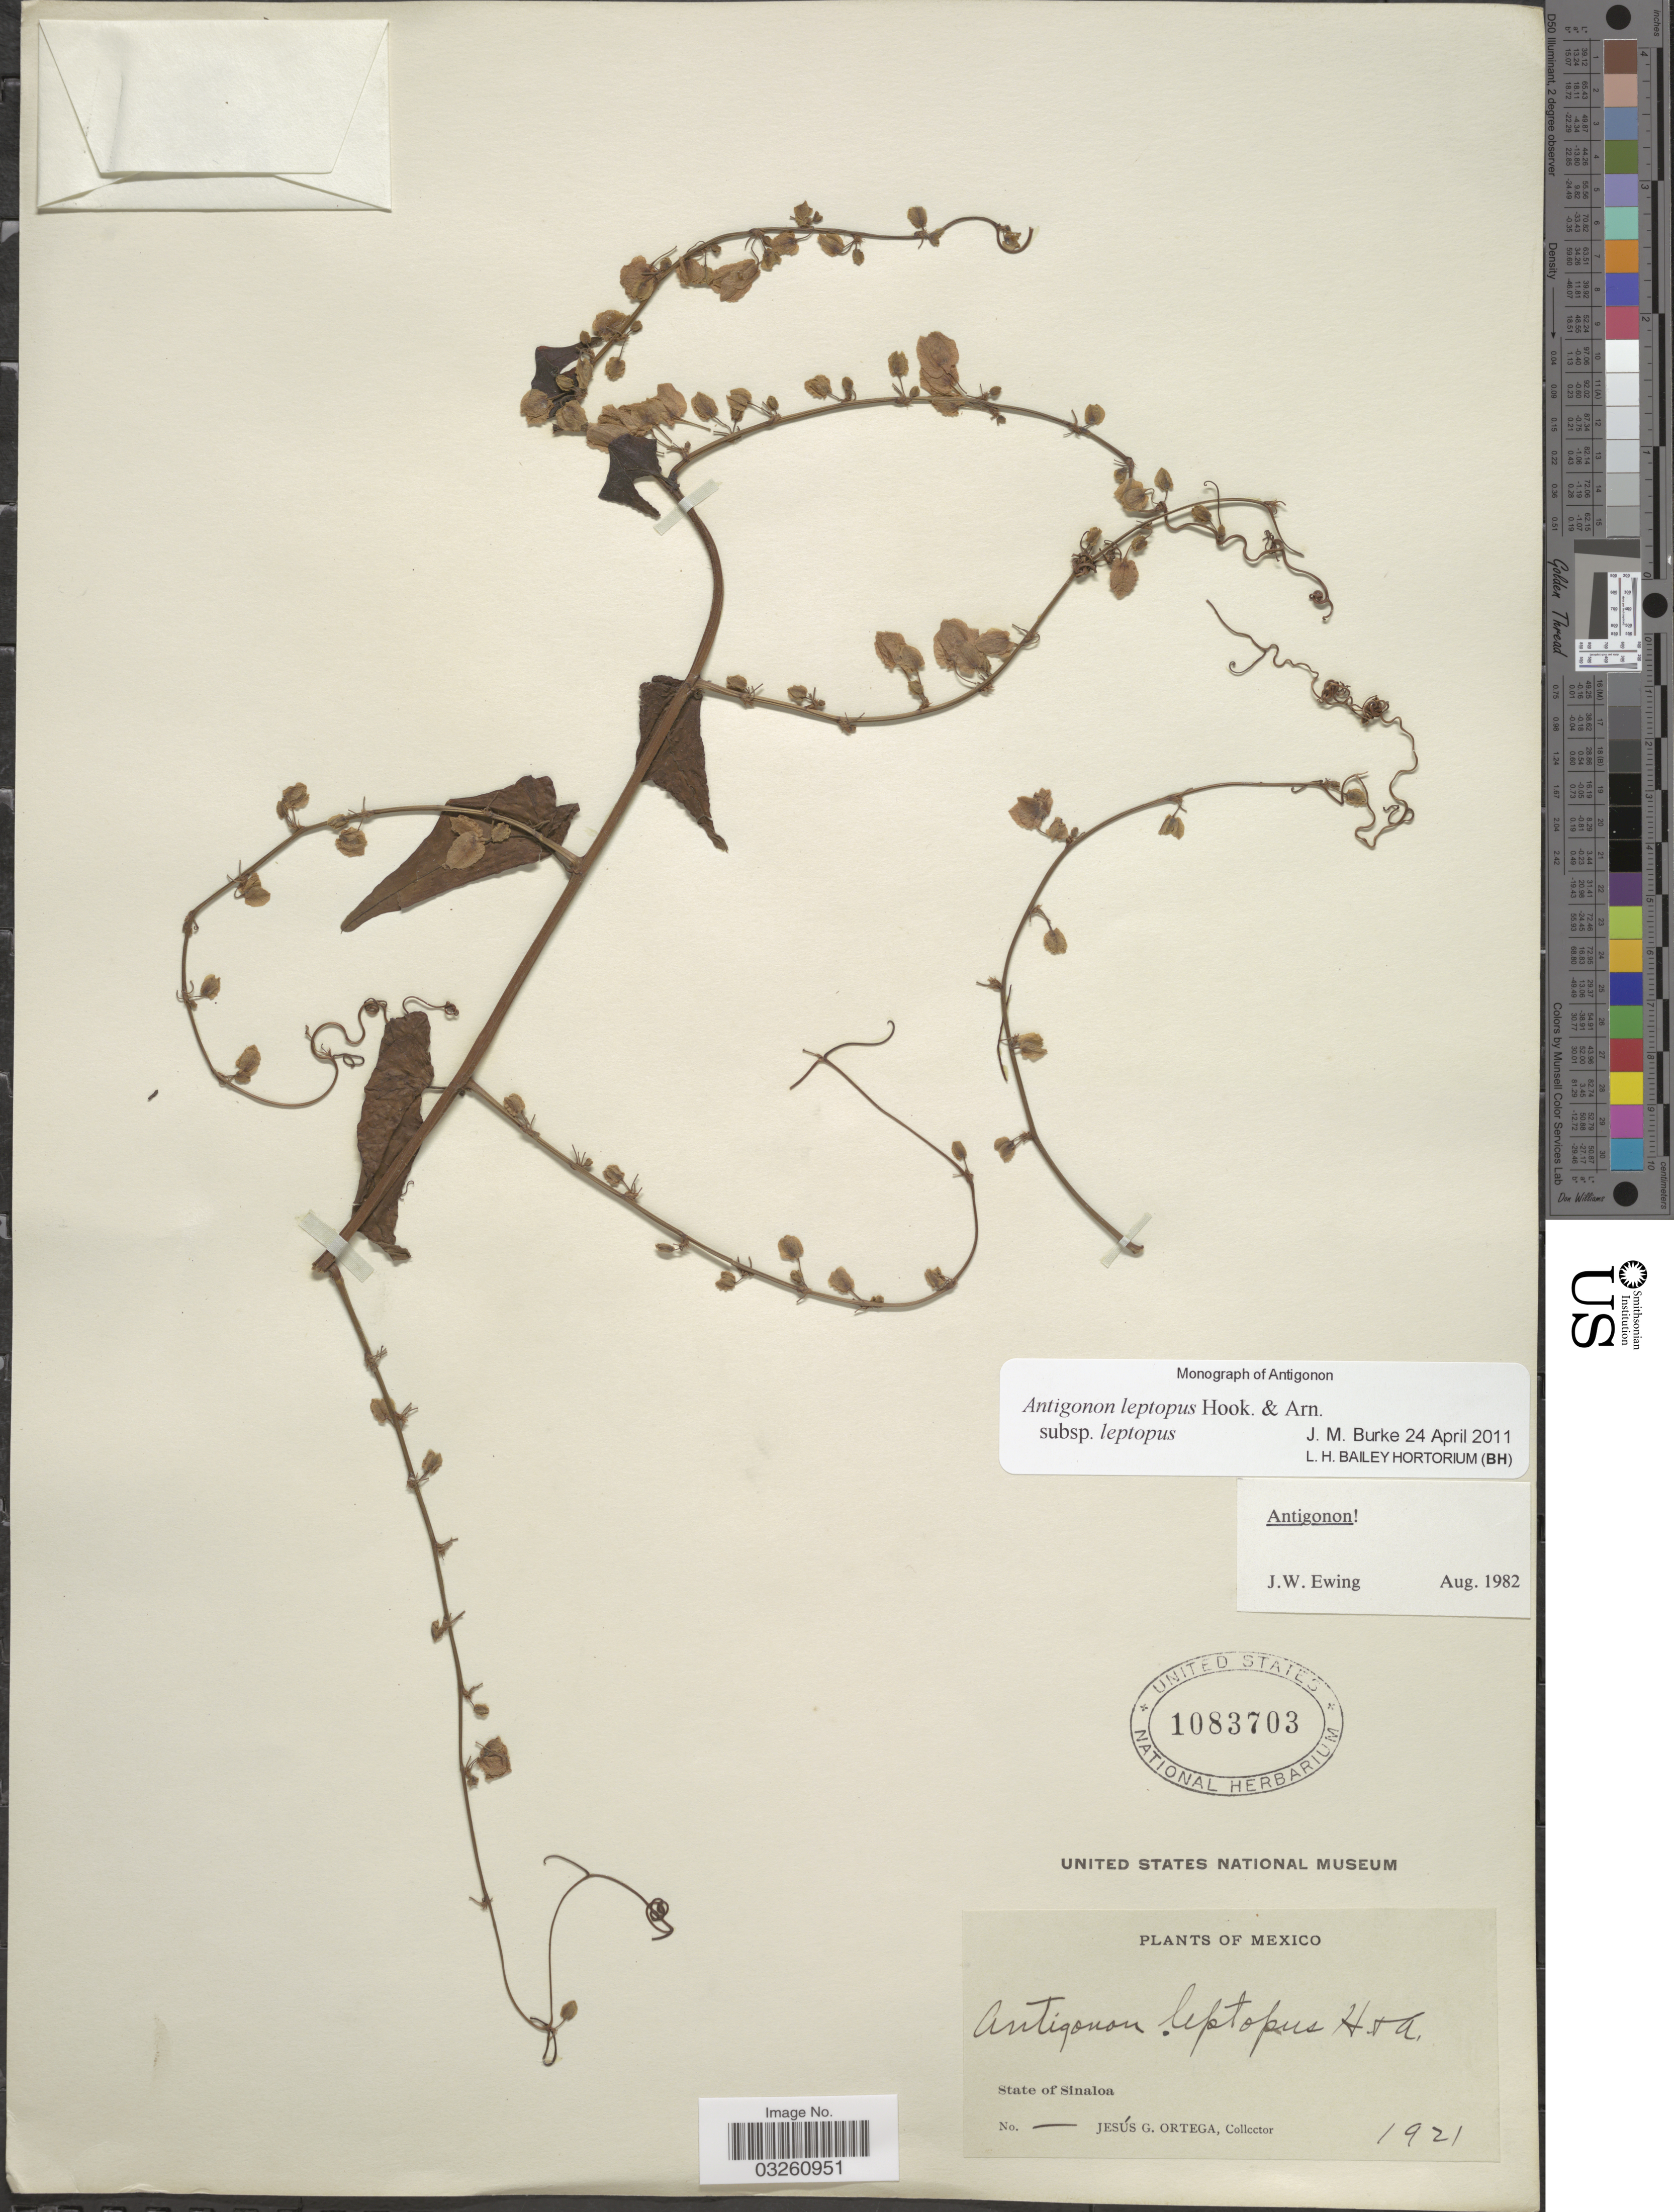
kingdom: Plantae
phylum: Tracheophyta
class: Magnoliopsida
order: Caryophyllales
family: Polygonaceae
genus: Antigonon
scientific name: Antigonon leptopus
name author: Hook. & Arn.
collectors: J. Ortega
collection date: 1921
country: Mexico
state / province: Sinaloa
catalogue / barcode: US 1083703